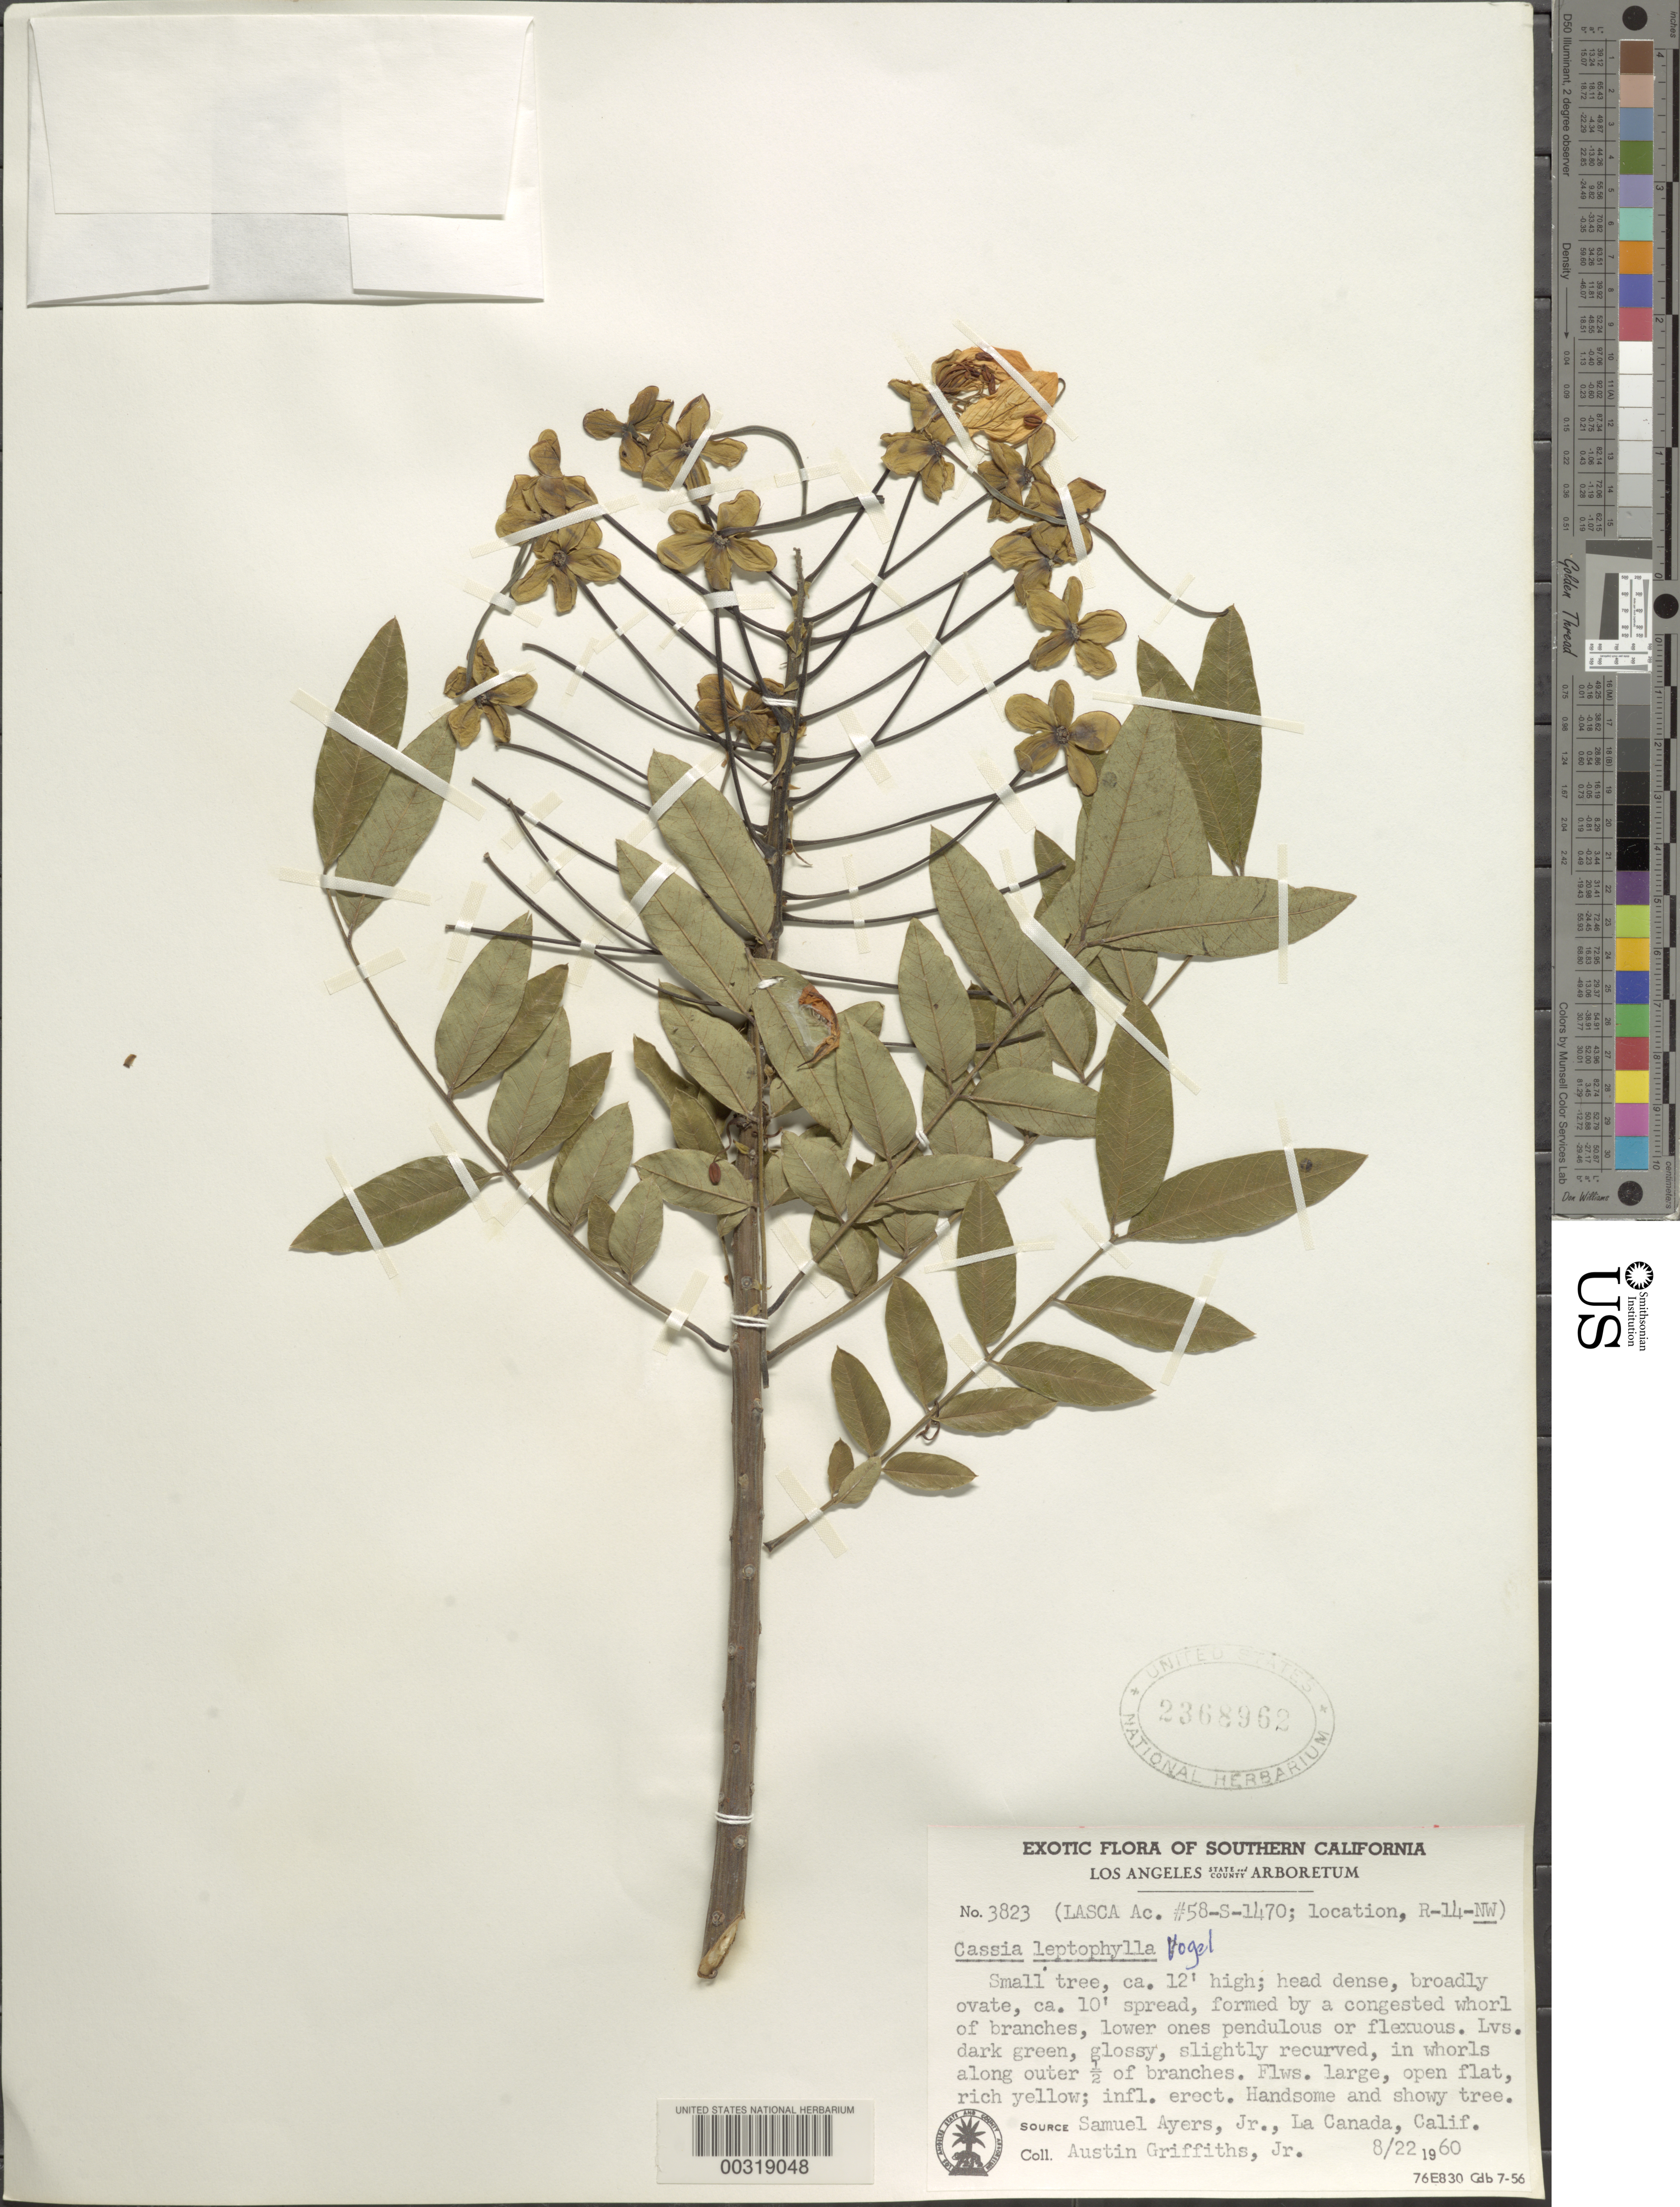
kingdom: Plantae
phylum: Tracheophyta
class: Magnoliopsida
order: Fabales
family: Fabaceae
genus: Cassia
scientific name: Cassia leptophylla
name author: Vogel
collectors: J. N. Rose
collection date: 1969-09-27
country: United States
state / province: Florida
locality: Coconut Grove, former home of David Fairchild, the Kampong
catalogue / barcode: US 2368962